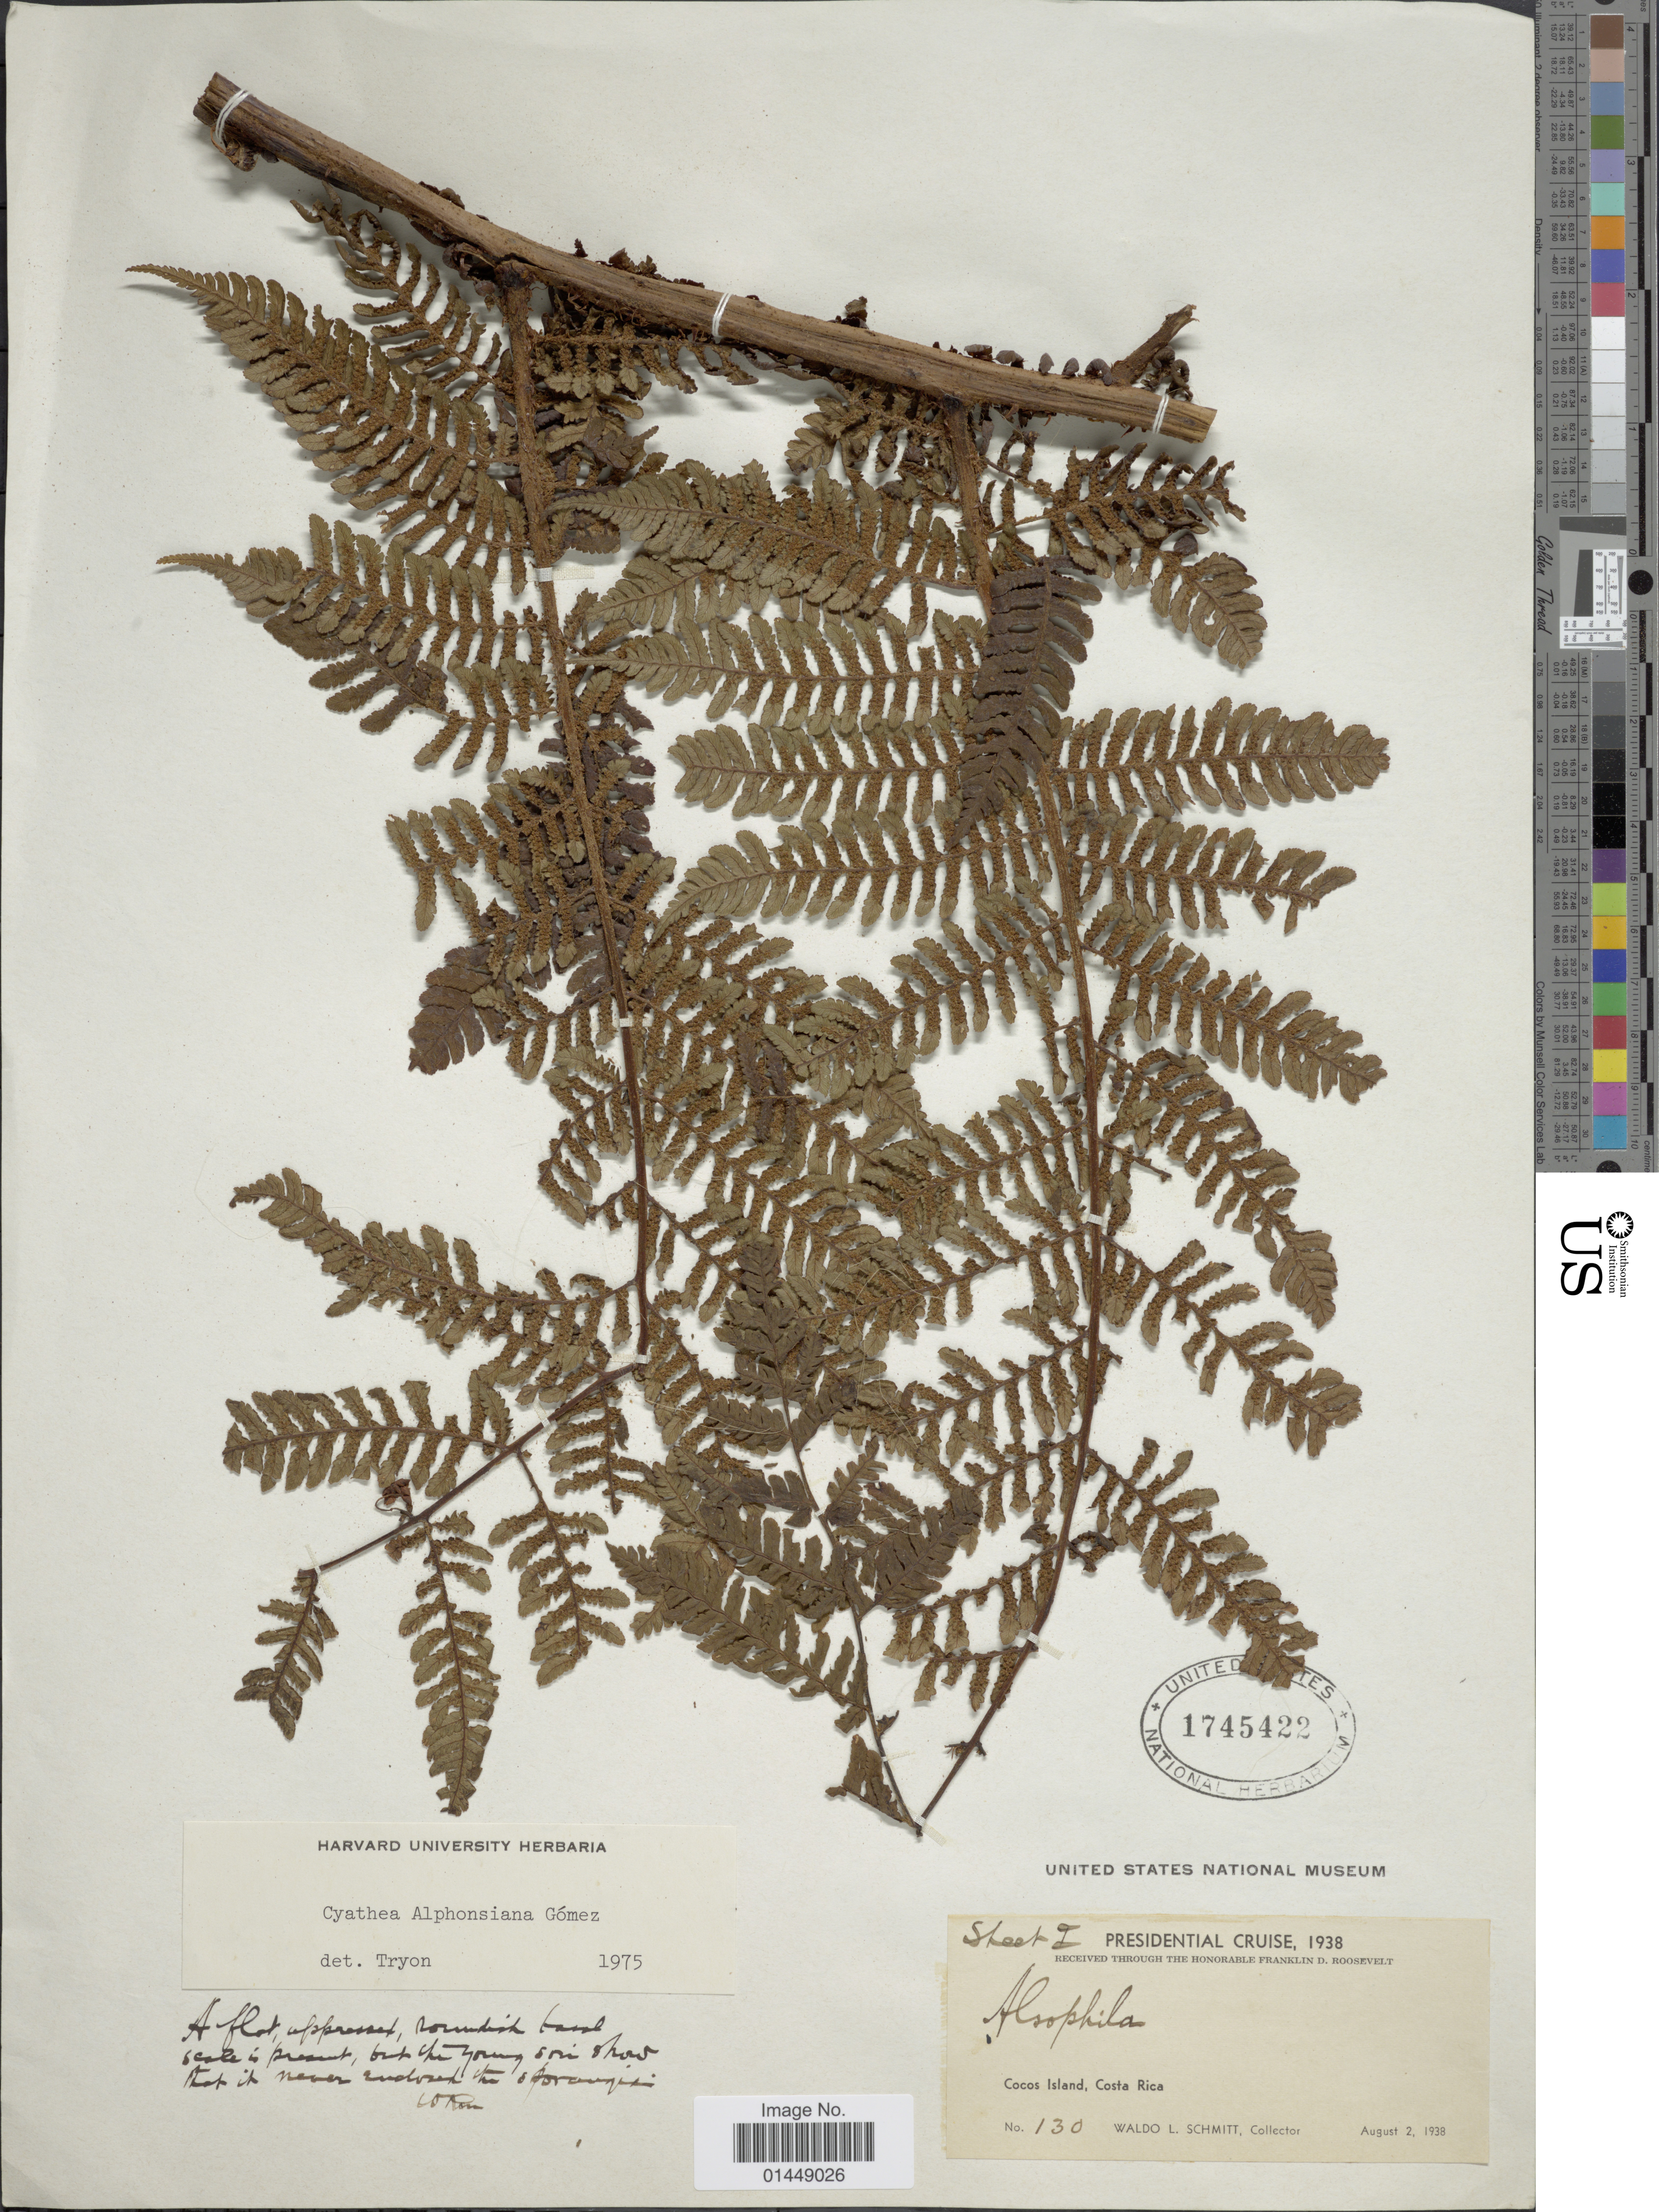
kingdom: Plantae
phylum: Tracheophyta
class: Polypodiopsida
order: Cyatheales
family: Cyatheaceae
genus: Cyathea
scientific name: Cyathea multiflora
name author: Sm.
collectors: W. L. Schmitt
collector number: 130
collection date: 1938-08-02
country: Costa Rica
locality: Cocos Island, Costa Rica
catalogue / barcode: US 1745422